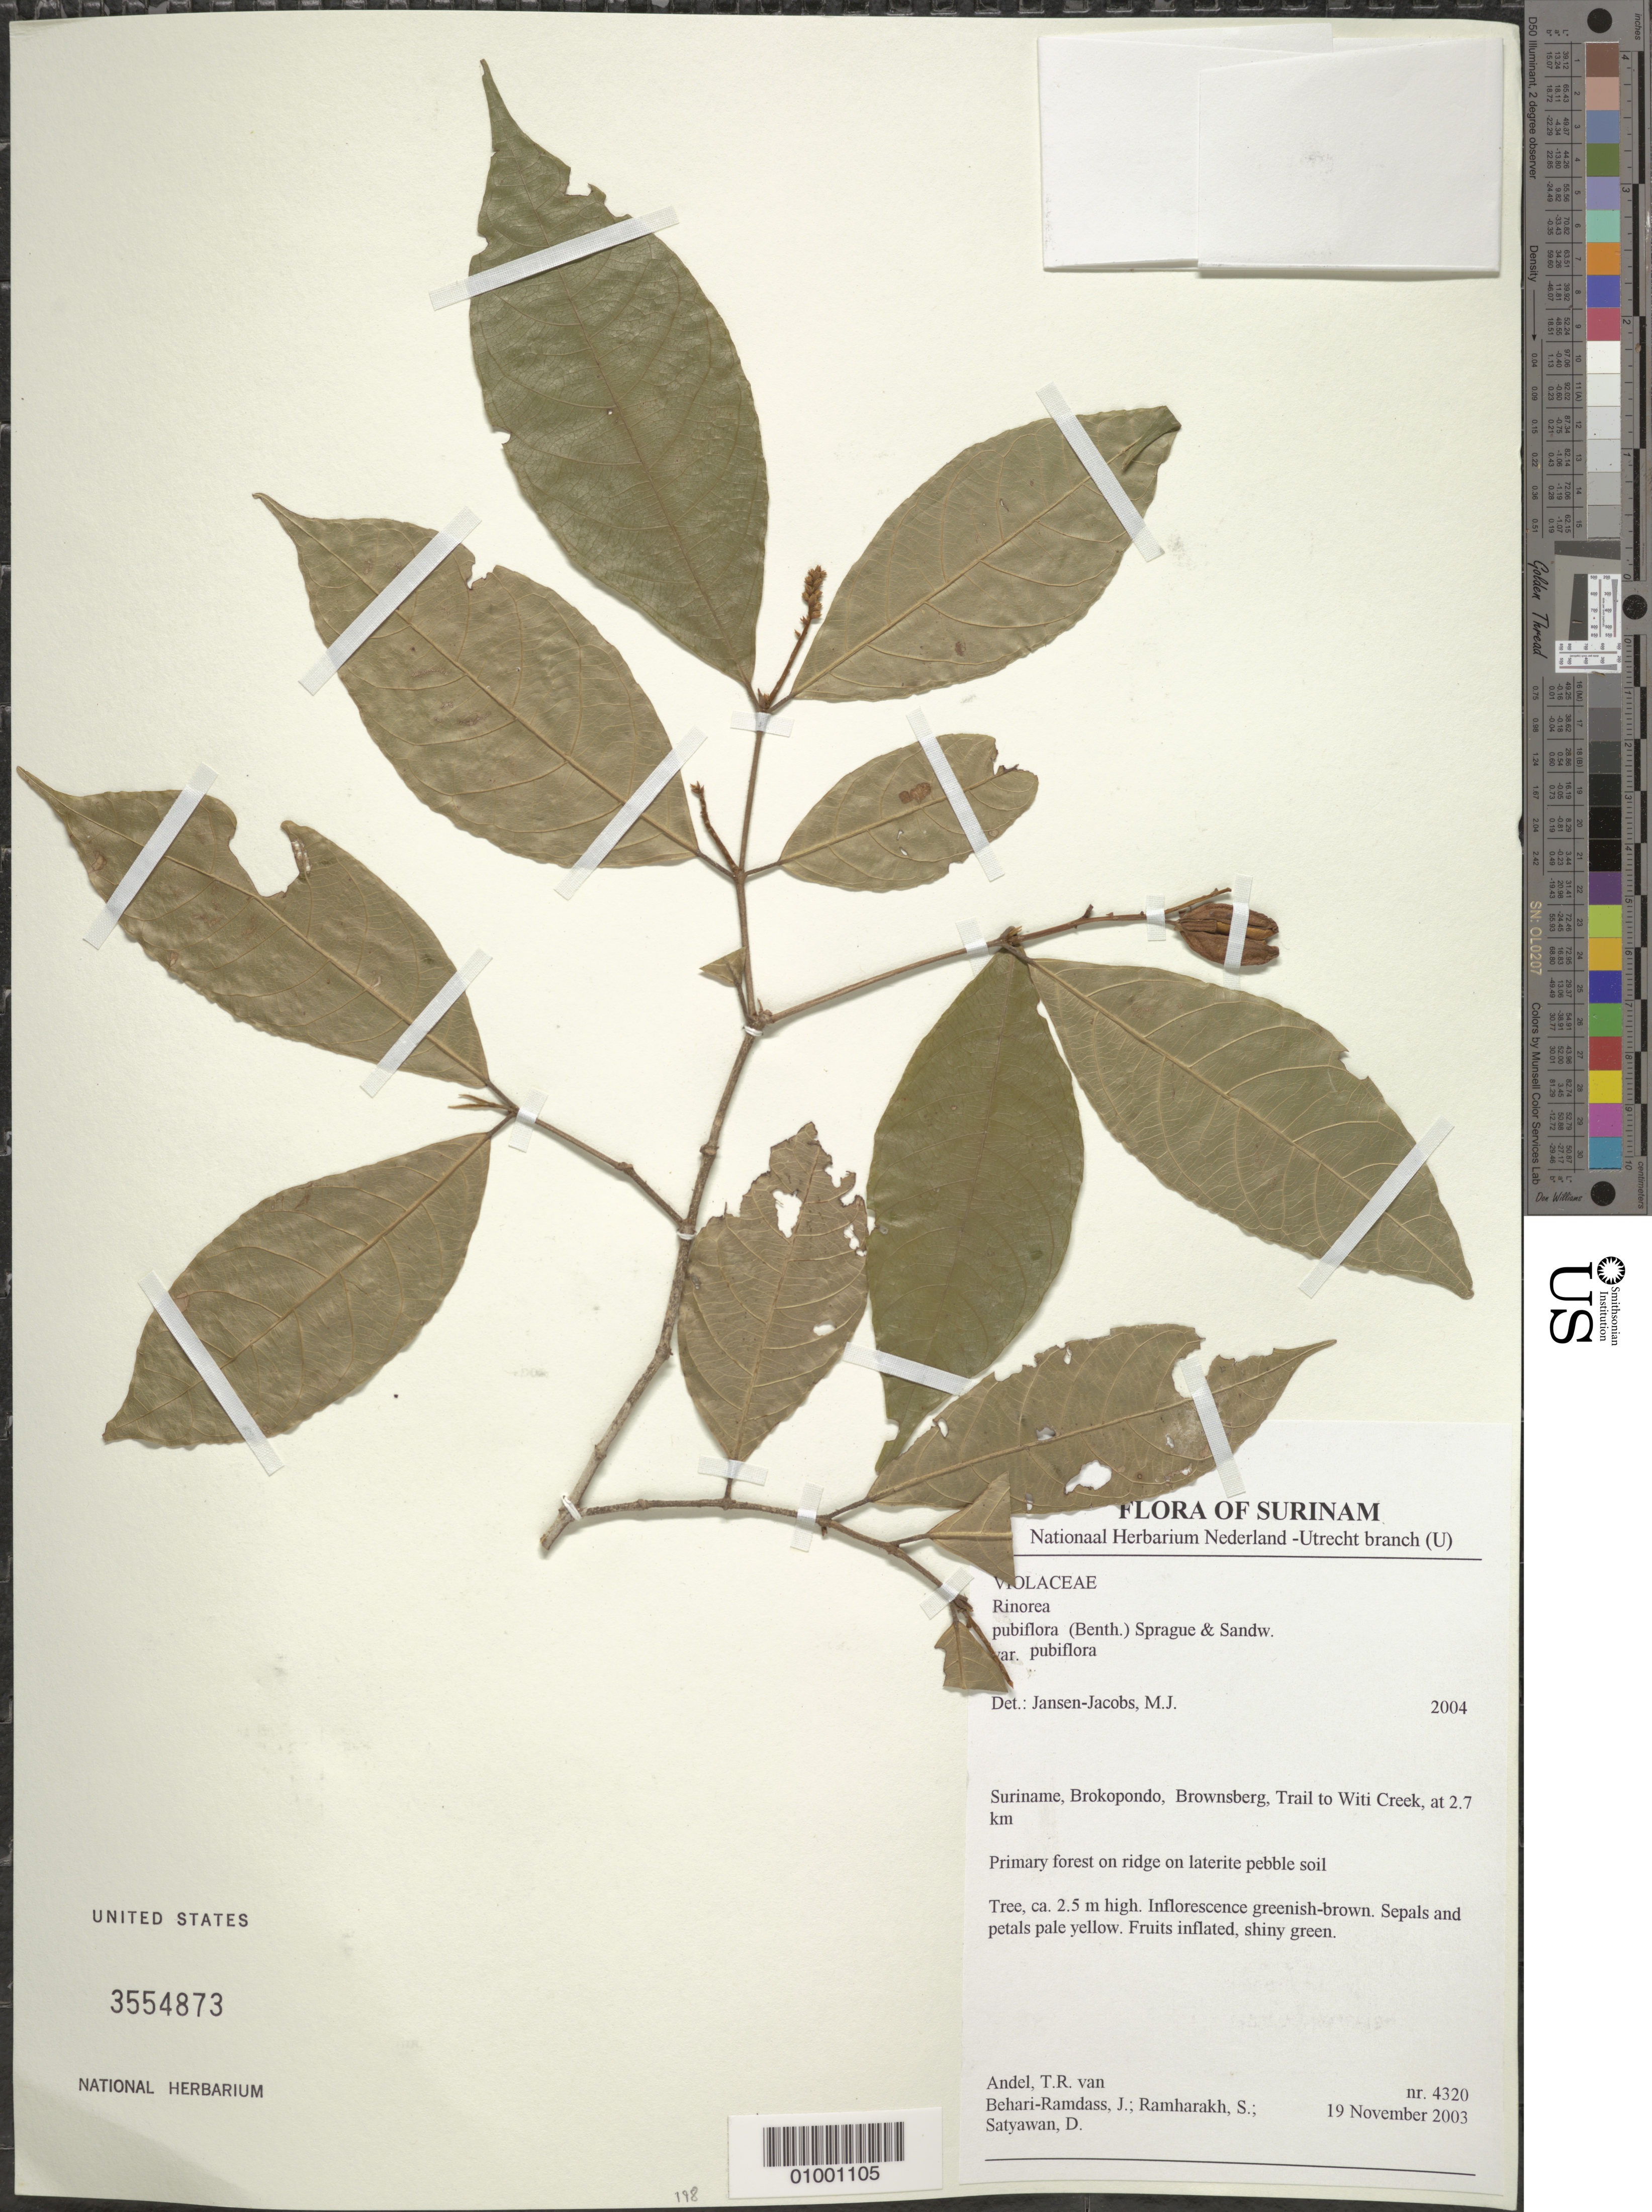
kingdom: Plantae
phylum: Tracheophyta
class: Magnoliopsida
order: Malpighiales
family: Violaceae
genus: Rinorea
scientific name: Rinorea pubiflora var. pubiflora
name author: (Benth.) Sprague & Sandwith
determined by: Jansen-Jacobs, M. J., (U), Nationaal Herbarium Nederland, Utrecht University branch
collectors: T. R. van Andel, J. Behari-Ramdas, S. Ramharakh & D. Satyawan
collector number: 4320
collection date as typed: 19-Nov-03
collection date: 2003-11-19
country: Suriname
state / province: Brokopondo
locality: Brownsberg, trail to Witi Creek at 2.7km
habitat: Primary forest on ridge on laterite pebble soil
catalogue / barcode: US 3554873